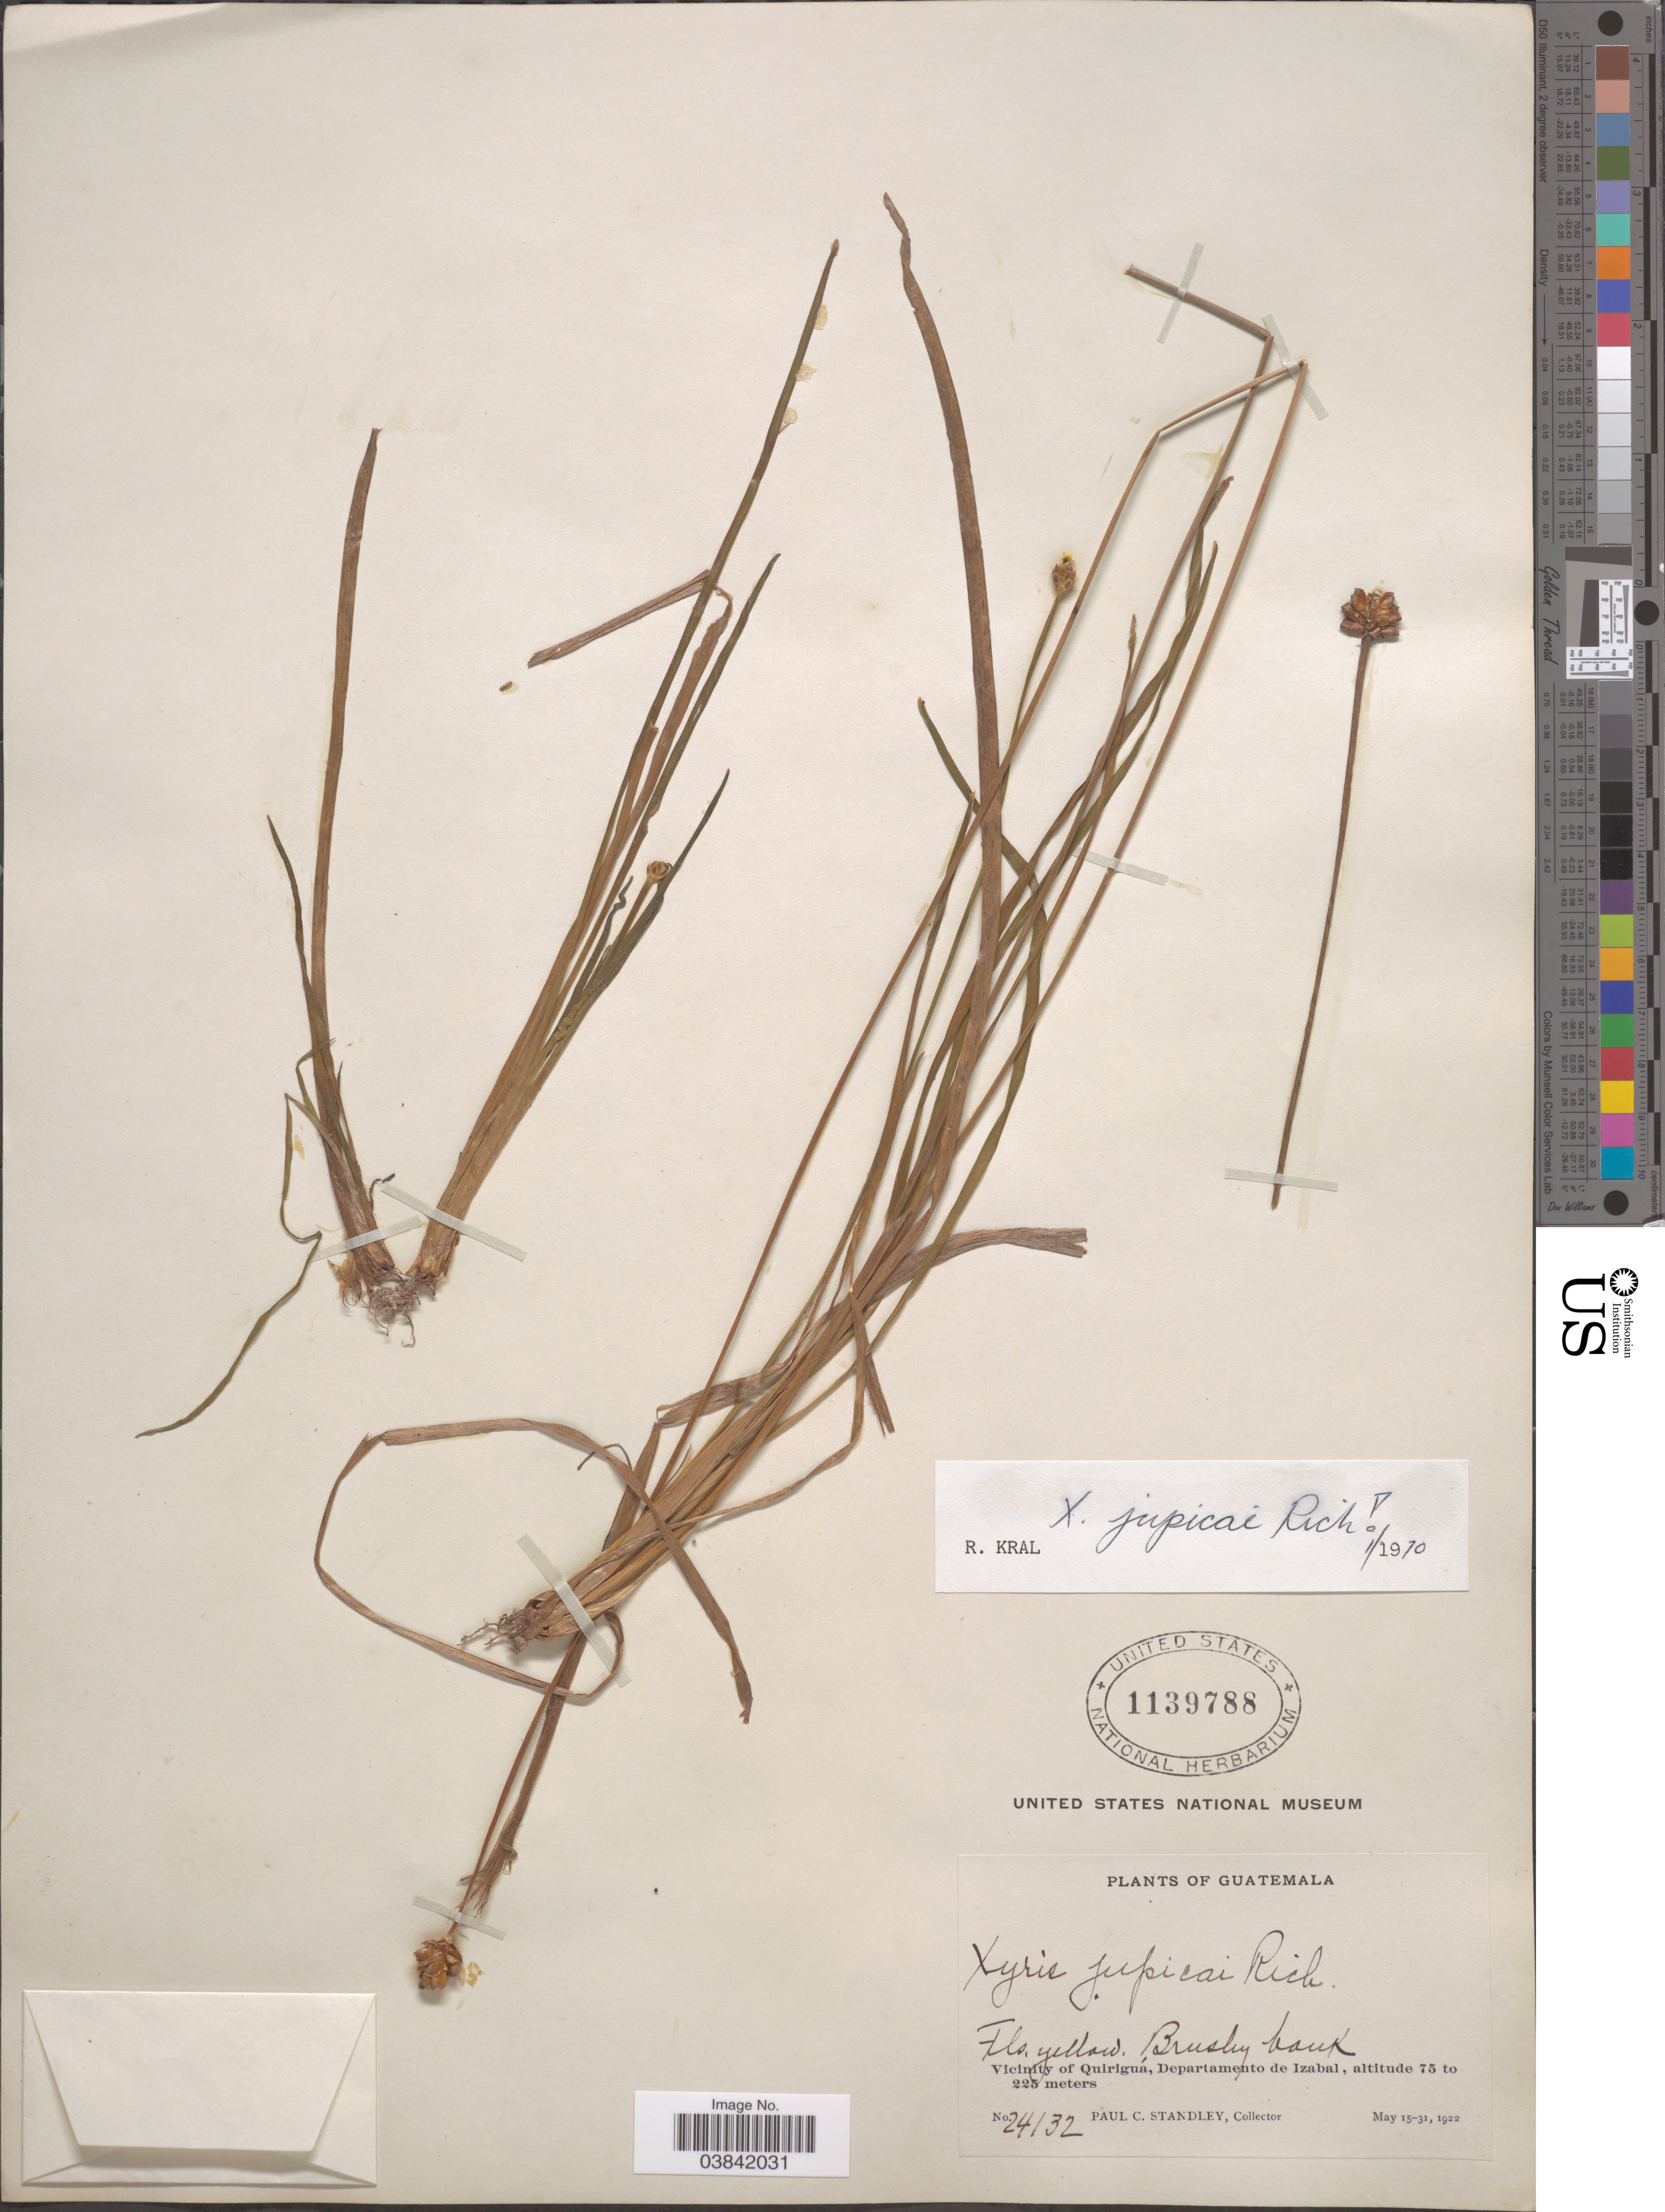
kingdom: Plantae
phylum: Tracheophyta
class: Liliopsida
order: Poales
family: Xyridaceae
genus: Xyris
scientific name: Xyris jupicai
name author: Rich.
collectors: P. C. Standley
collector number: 24132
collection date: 1922-05-15/1922-05-31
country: Guatemala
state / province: Izabal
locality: Vicinity of Quirigua, Departamento de Izabal.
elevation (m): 75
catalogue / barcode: US 1139788